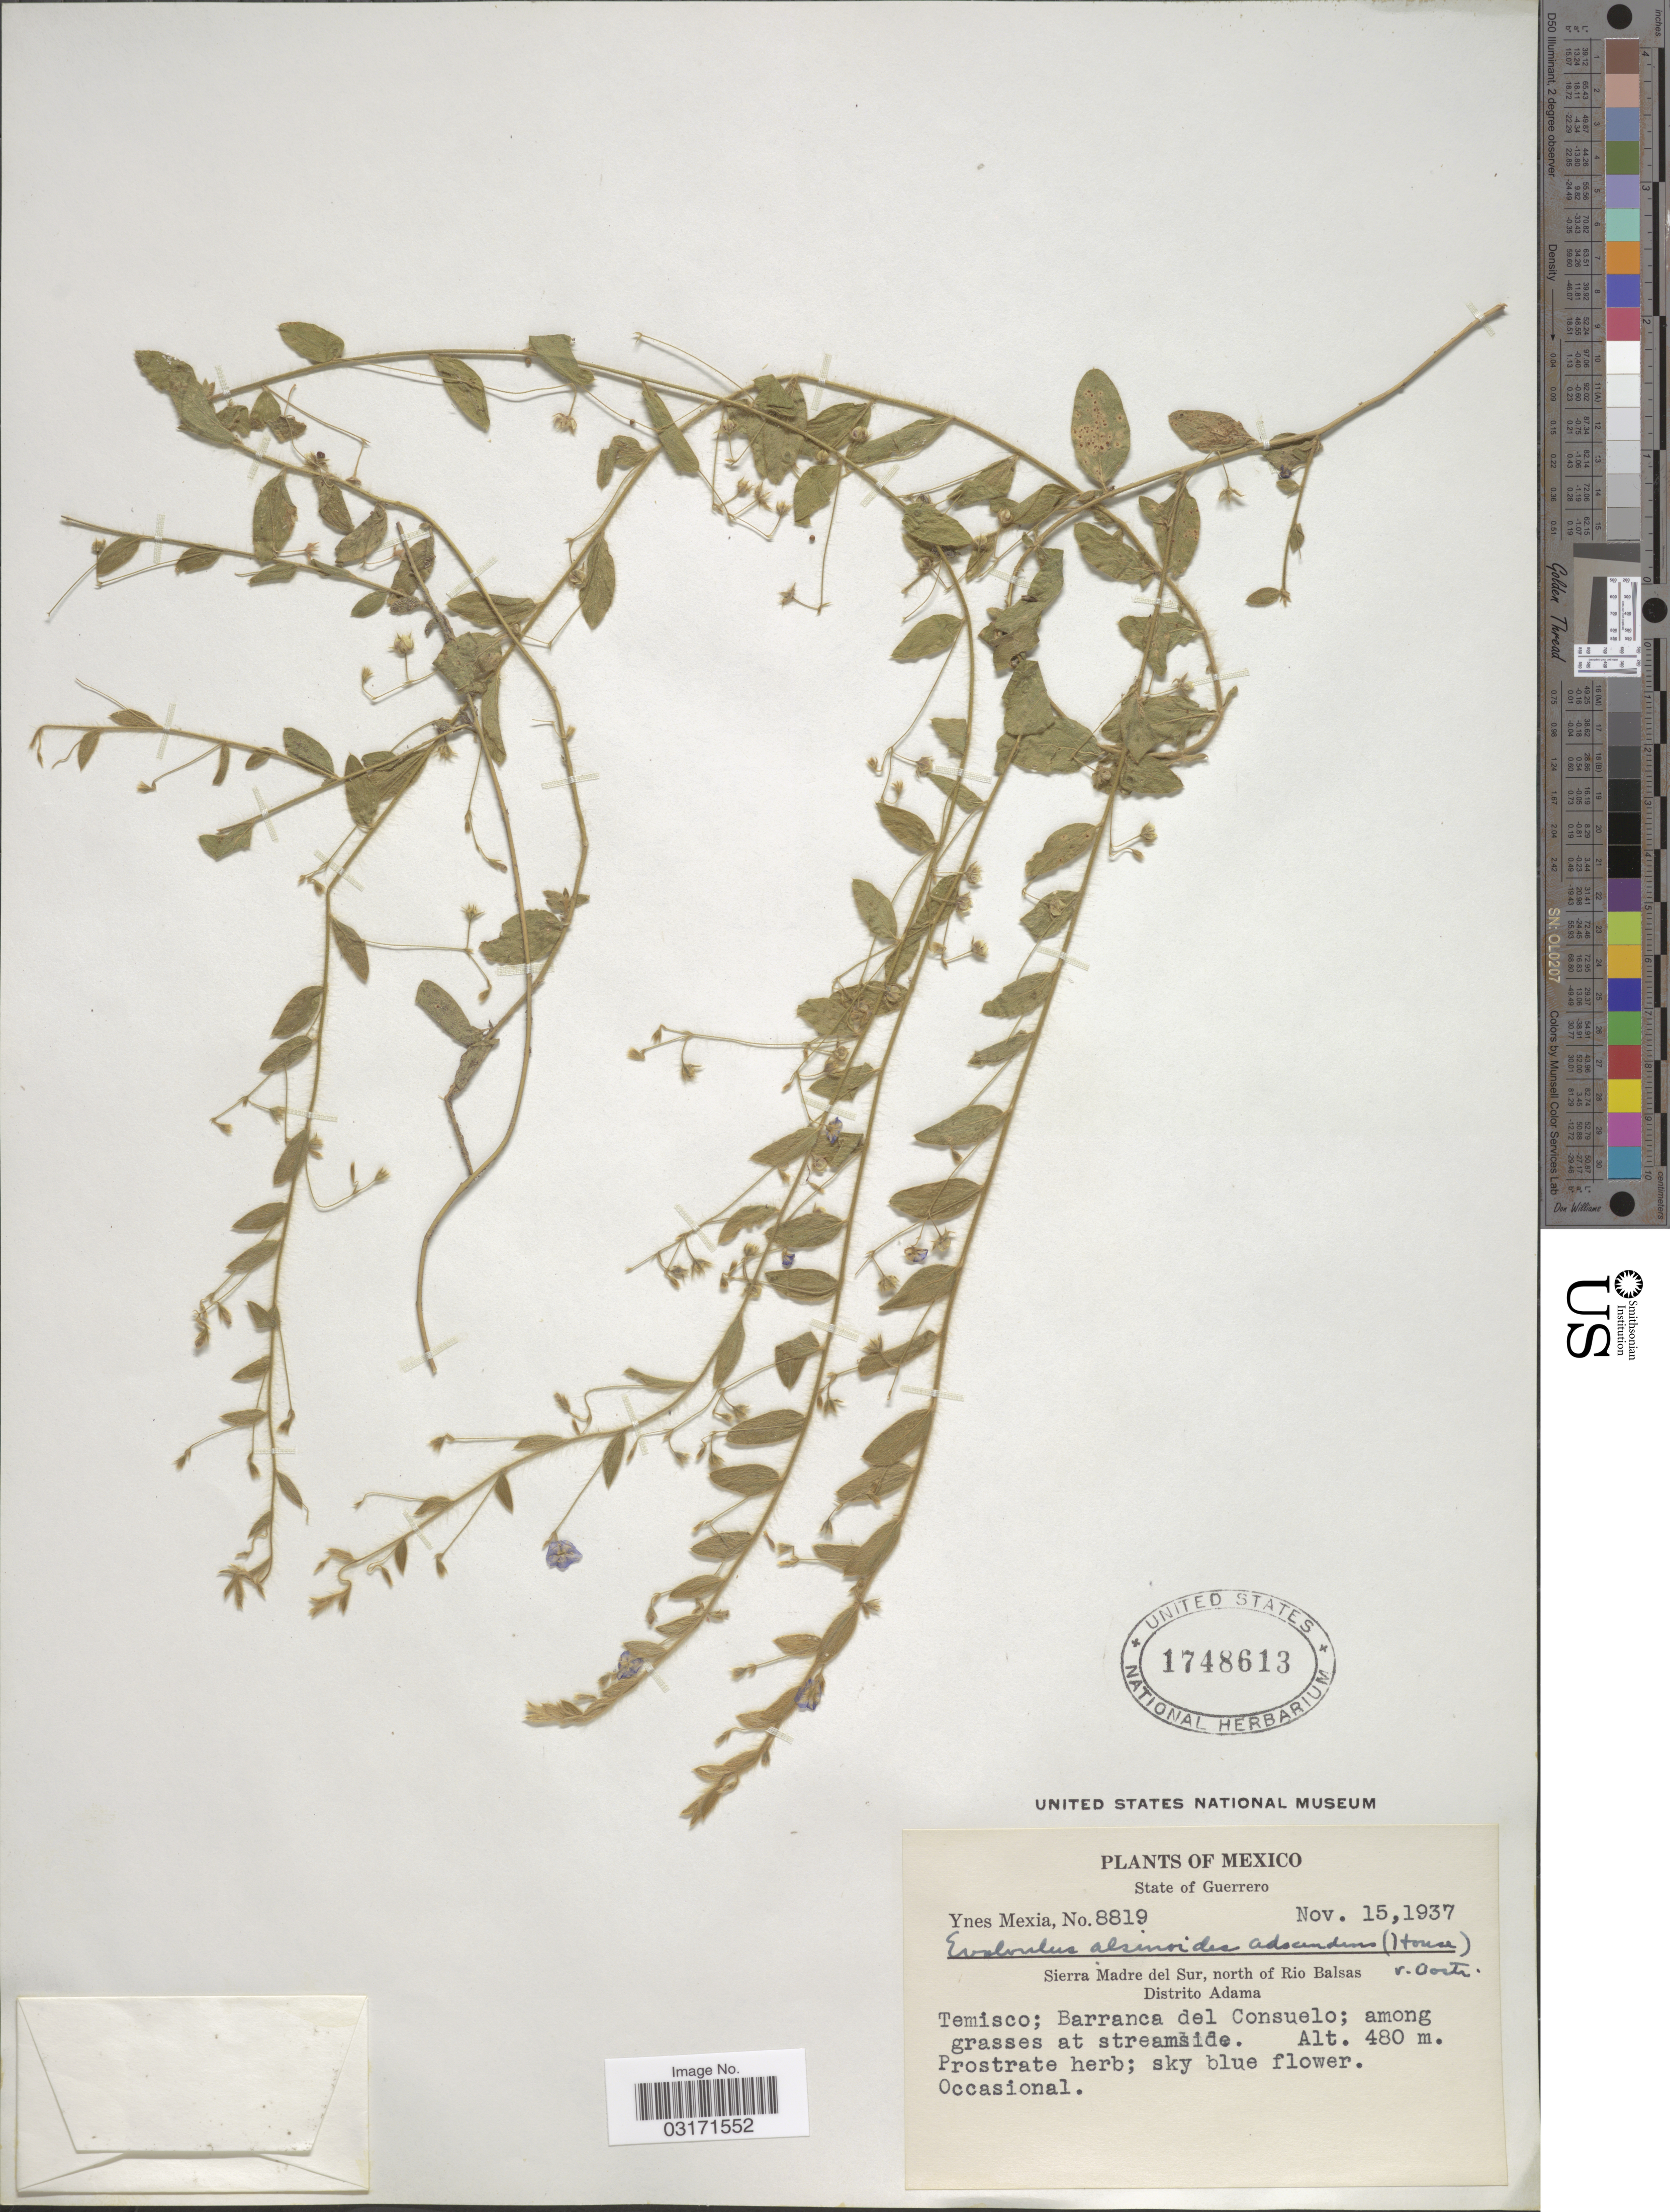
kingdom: Plantae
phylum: Tracheophyta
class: Magnoliopsida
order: Solanales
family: Convolvulaceae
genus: Evolvulus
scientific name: Evolvulus alsinoides var. adscendens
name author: (House) Ooststr.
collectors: Y. Mexia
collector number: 8819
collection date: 1937-11-15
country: Mexico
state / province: Guerrero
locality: Sierra Madre del Sur, north of Rio Balsas, Distrito Adama, Temisco; Barranca del Consuelo; among grasses at streamside.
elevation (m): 480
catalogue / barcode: US 1748613